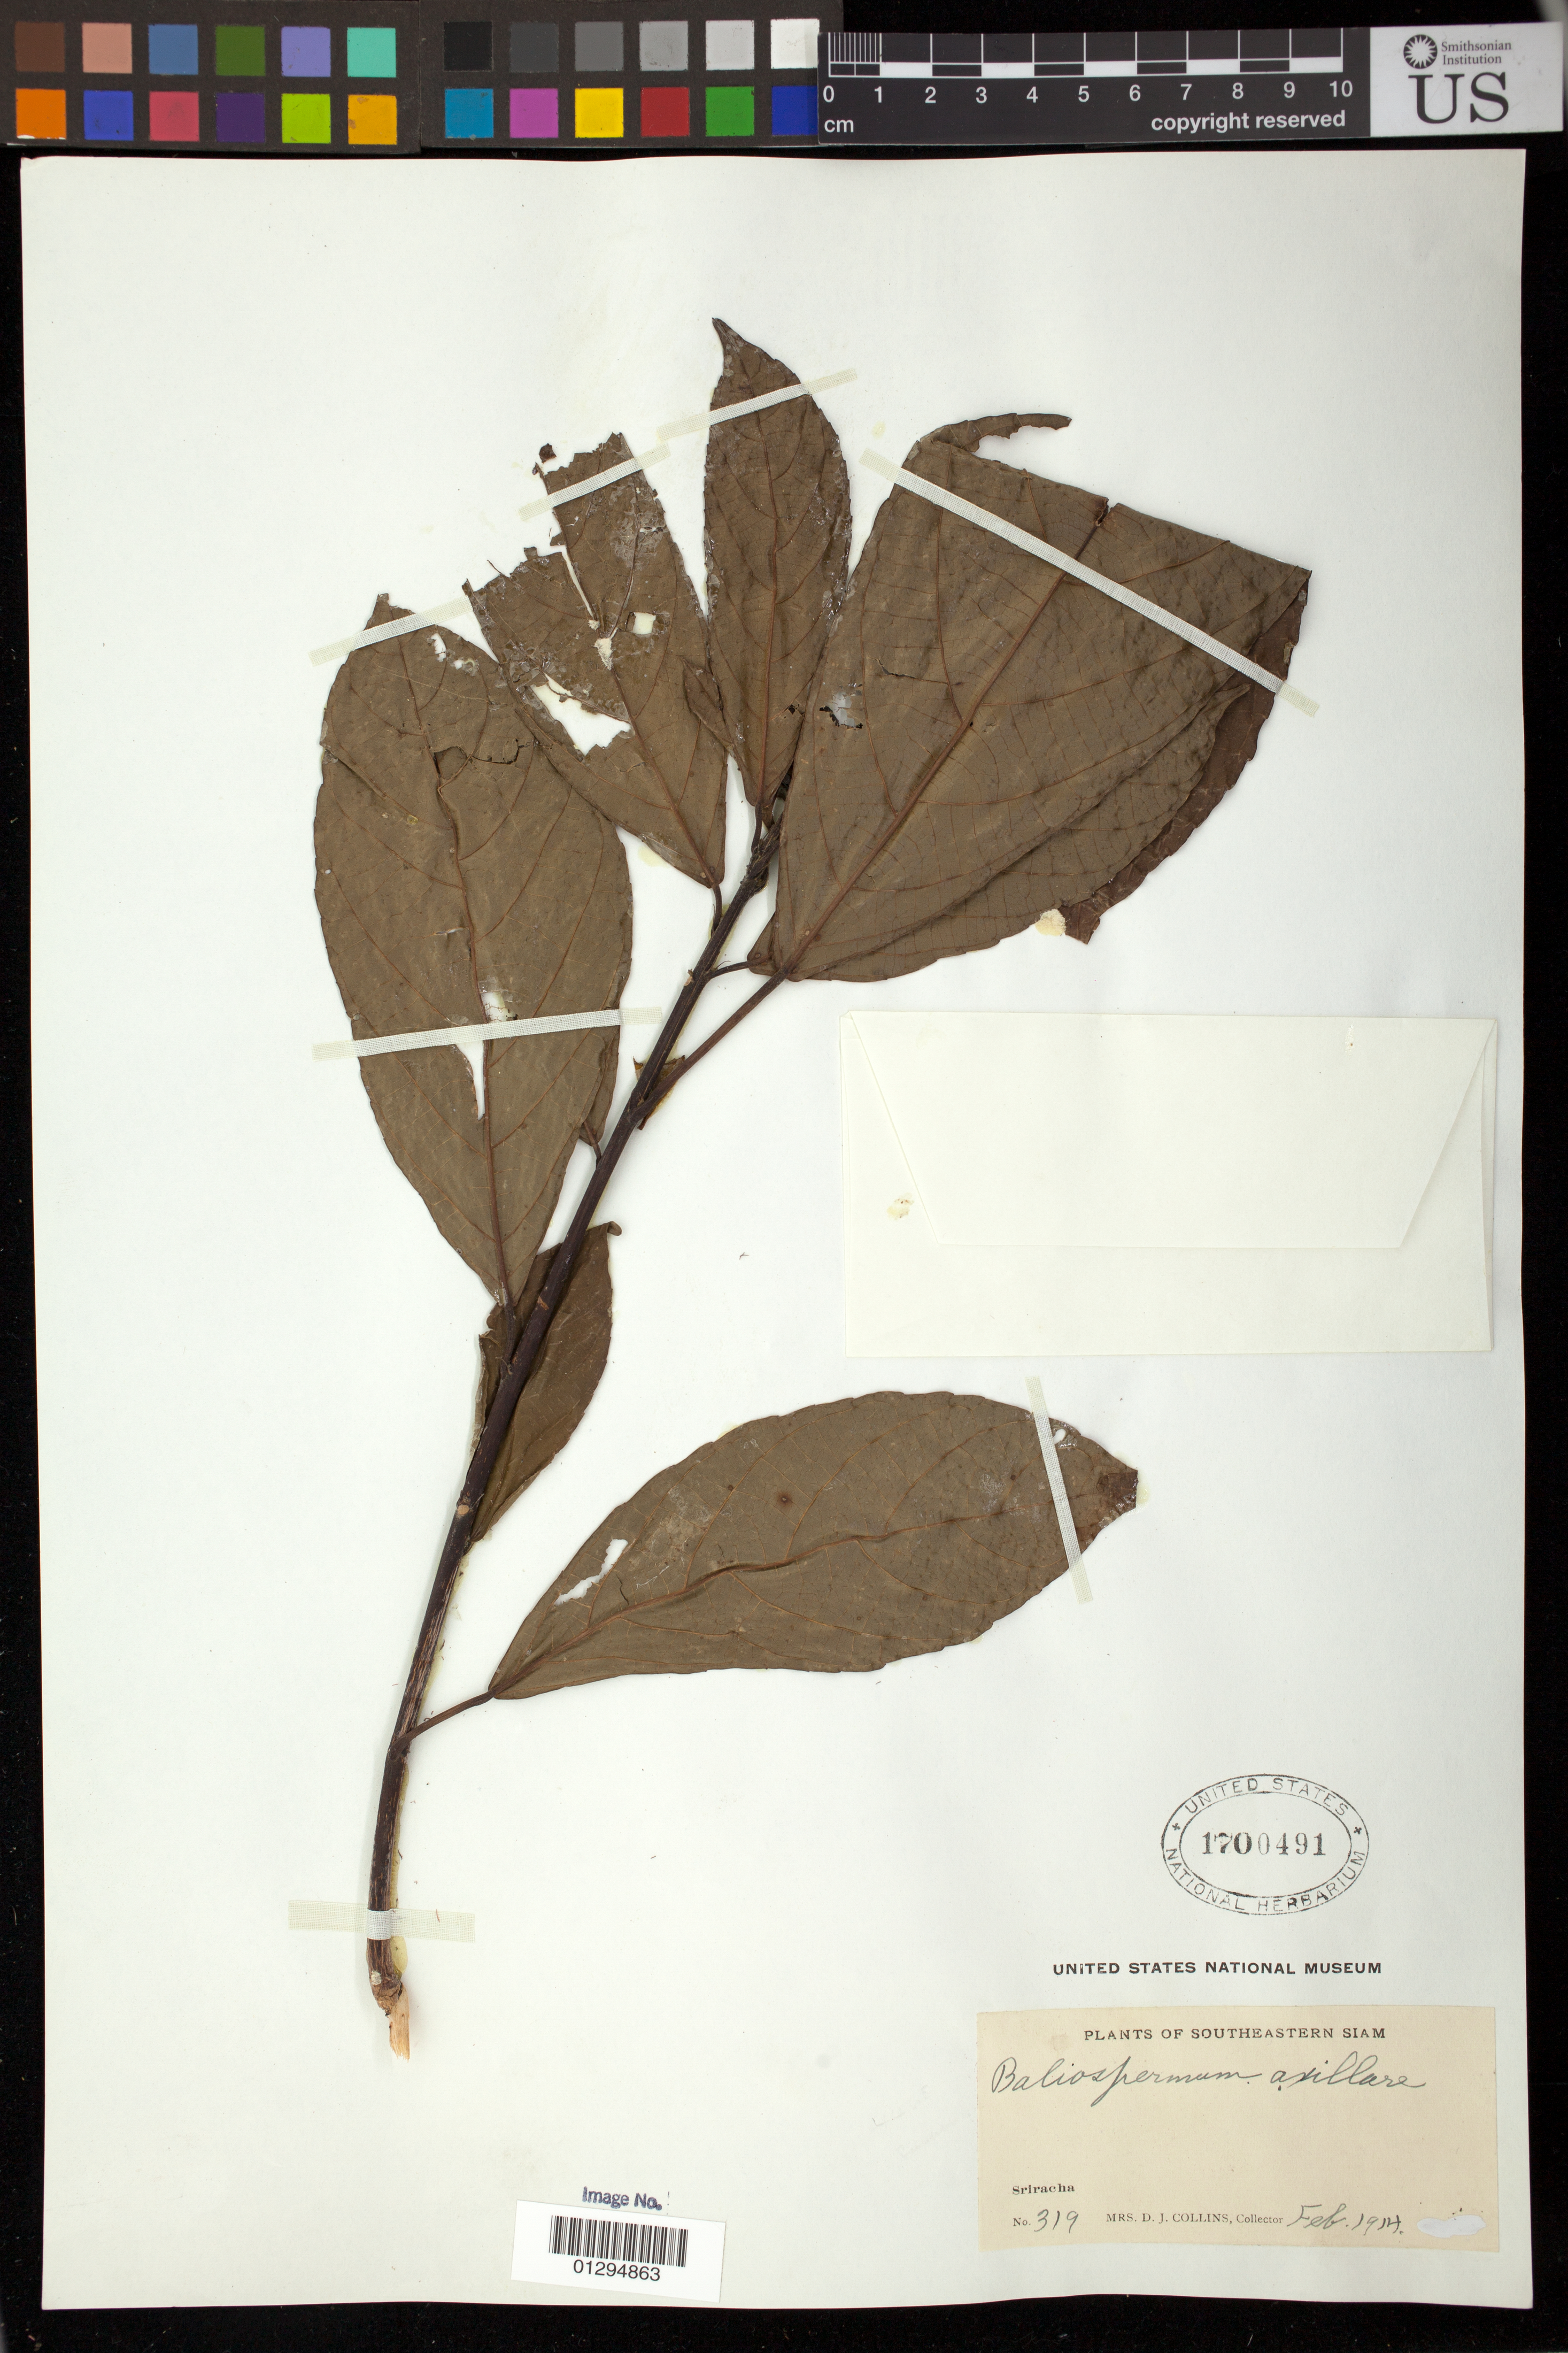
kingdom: Plantae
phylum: Tracheophyta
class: Magnoliopsida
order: Malpighiales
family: Euphorbiaceae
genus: Baliospermum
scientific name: Baliospermum montanum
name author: (Willd.) Müll. Arg.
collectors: Mrs. D. J. Collins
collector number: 319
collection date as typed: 1914-02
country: Thailand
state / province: Chon Buri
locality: Sriracha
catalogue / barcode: US 1700491